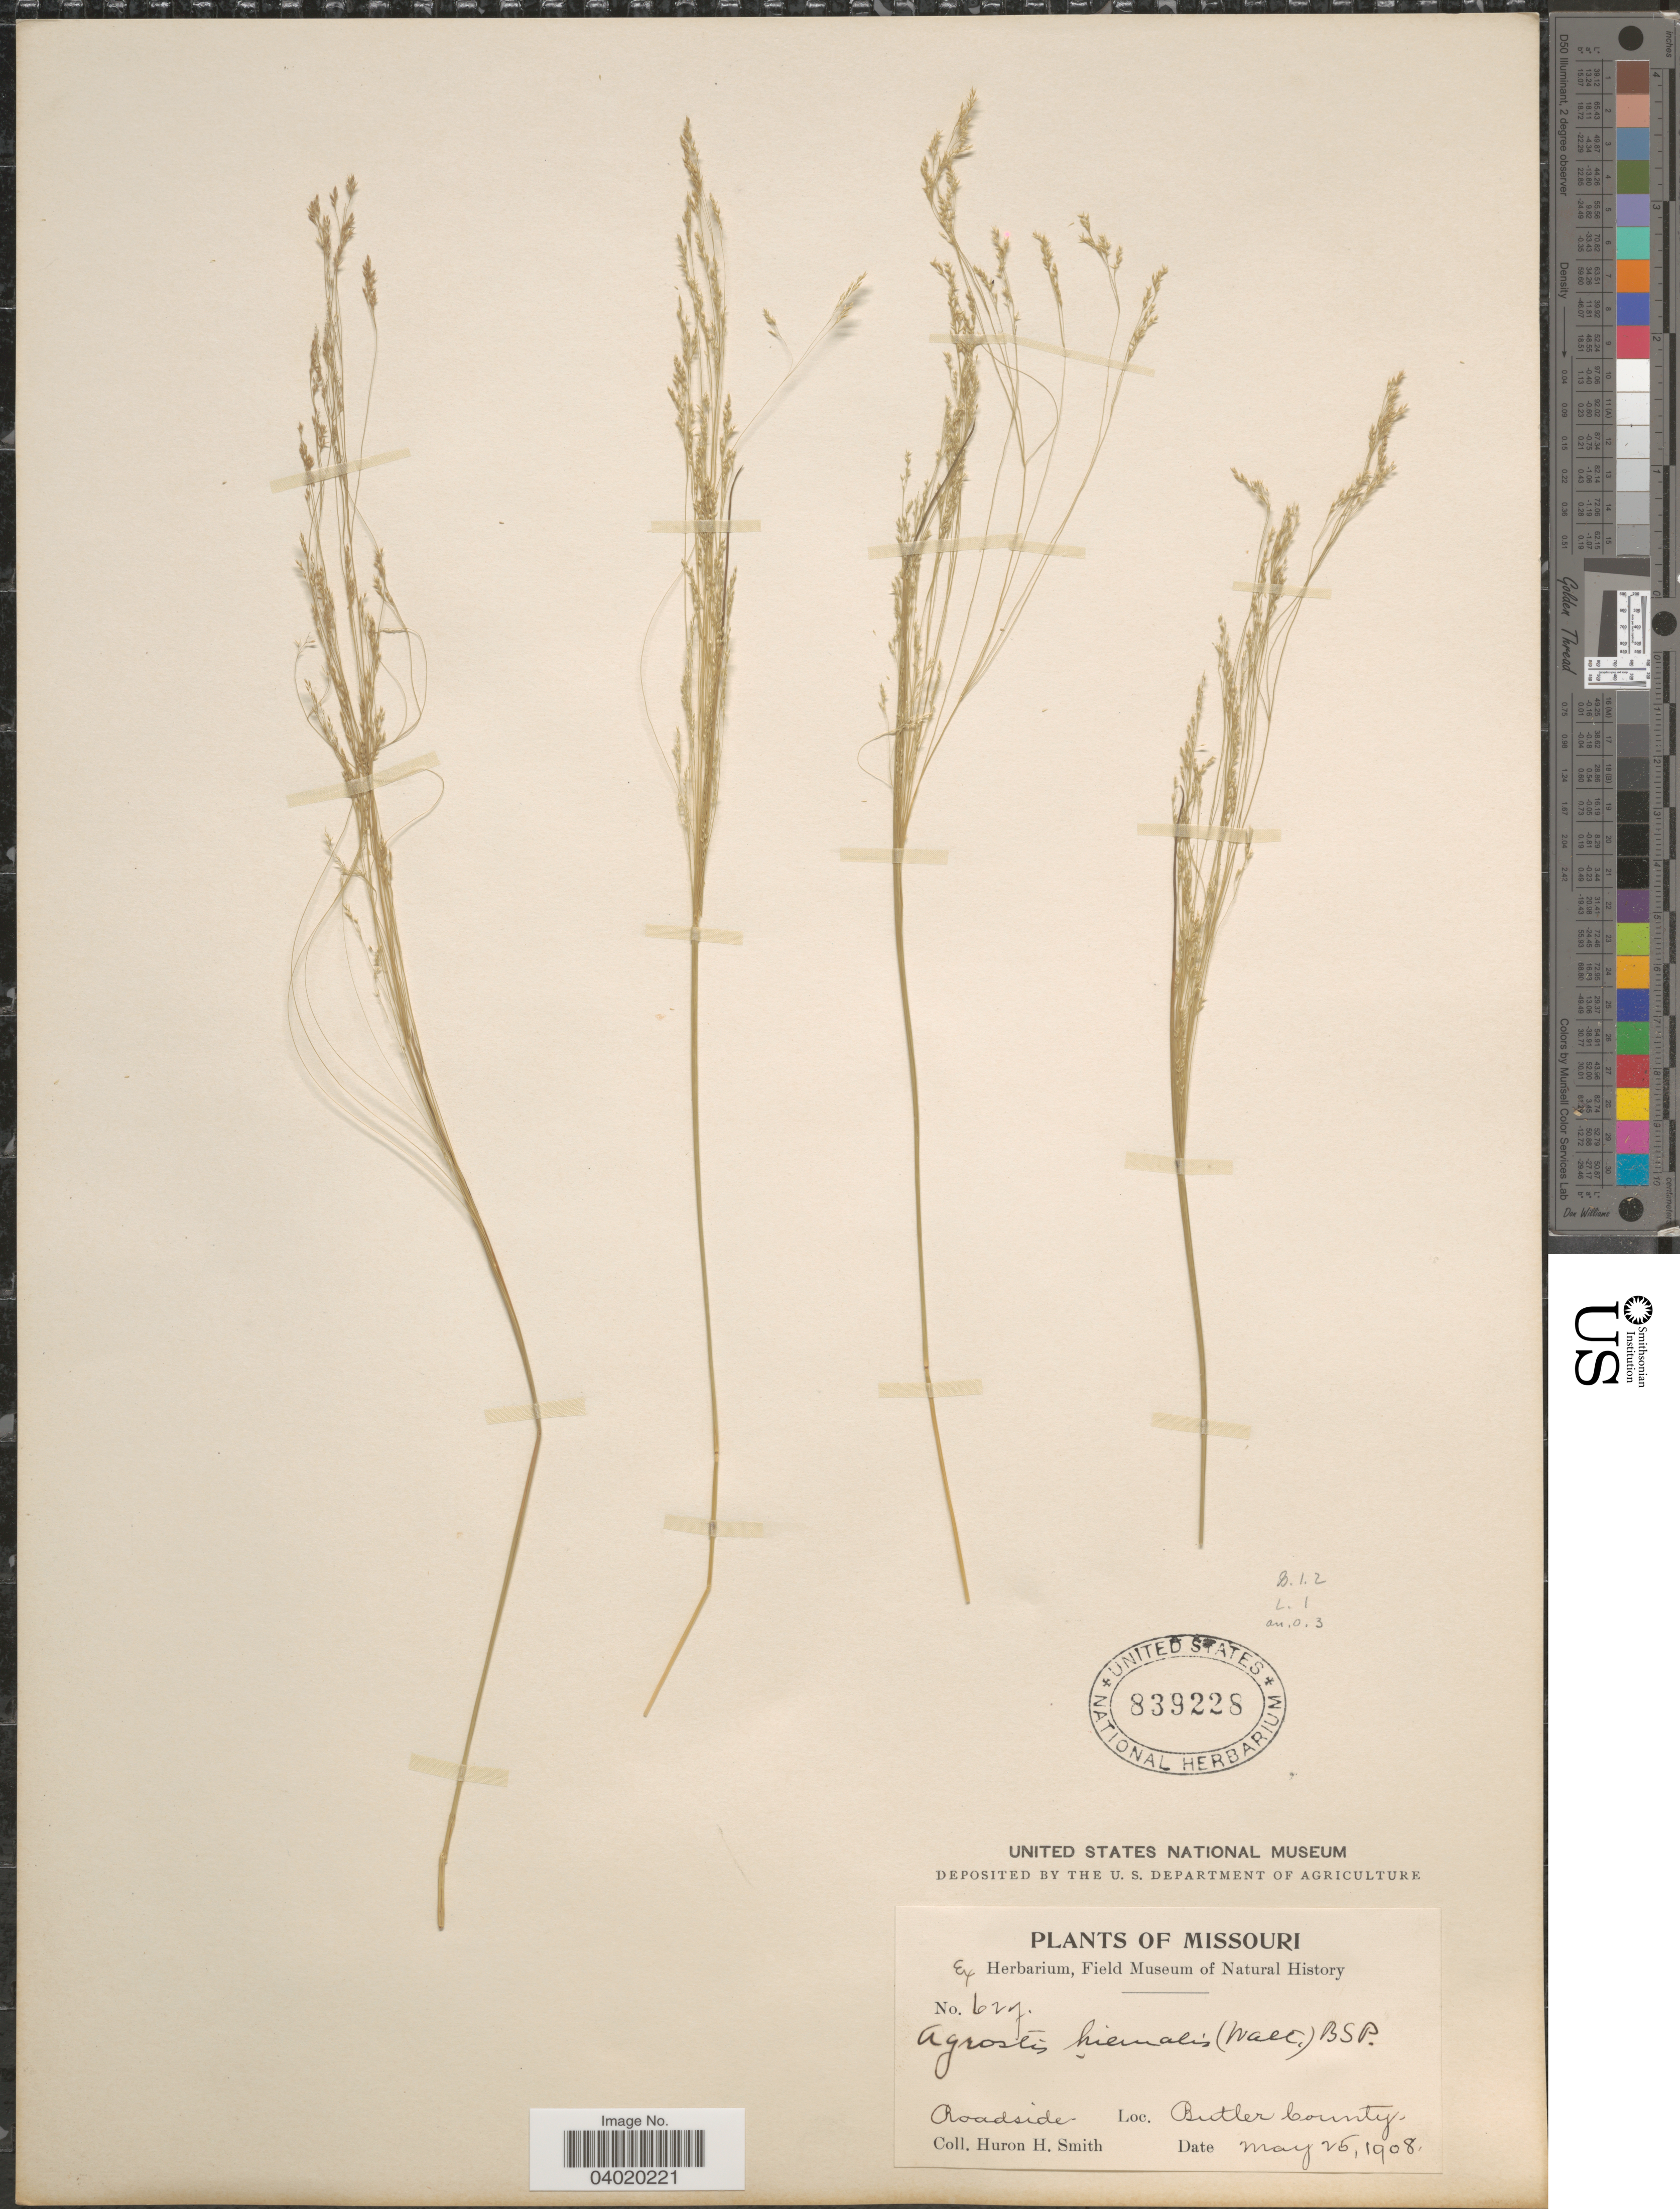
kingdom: Plantae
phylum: Tracheophyta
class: Liliopsida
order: Poales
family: Poaceae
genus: Agrostis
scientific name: Agrostis hyemalis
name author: (Walter) Britton et al.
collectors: Huron H. Smith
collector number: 627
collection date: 1908-05-25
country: United States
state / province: Missouri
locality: Butler County.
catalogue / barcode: US 839228